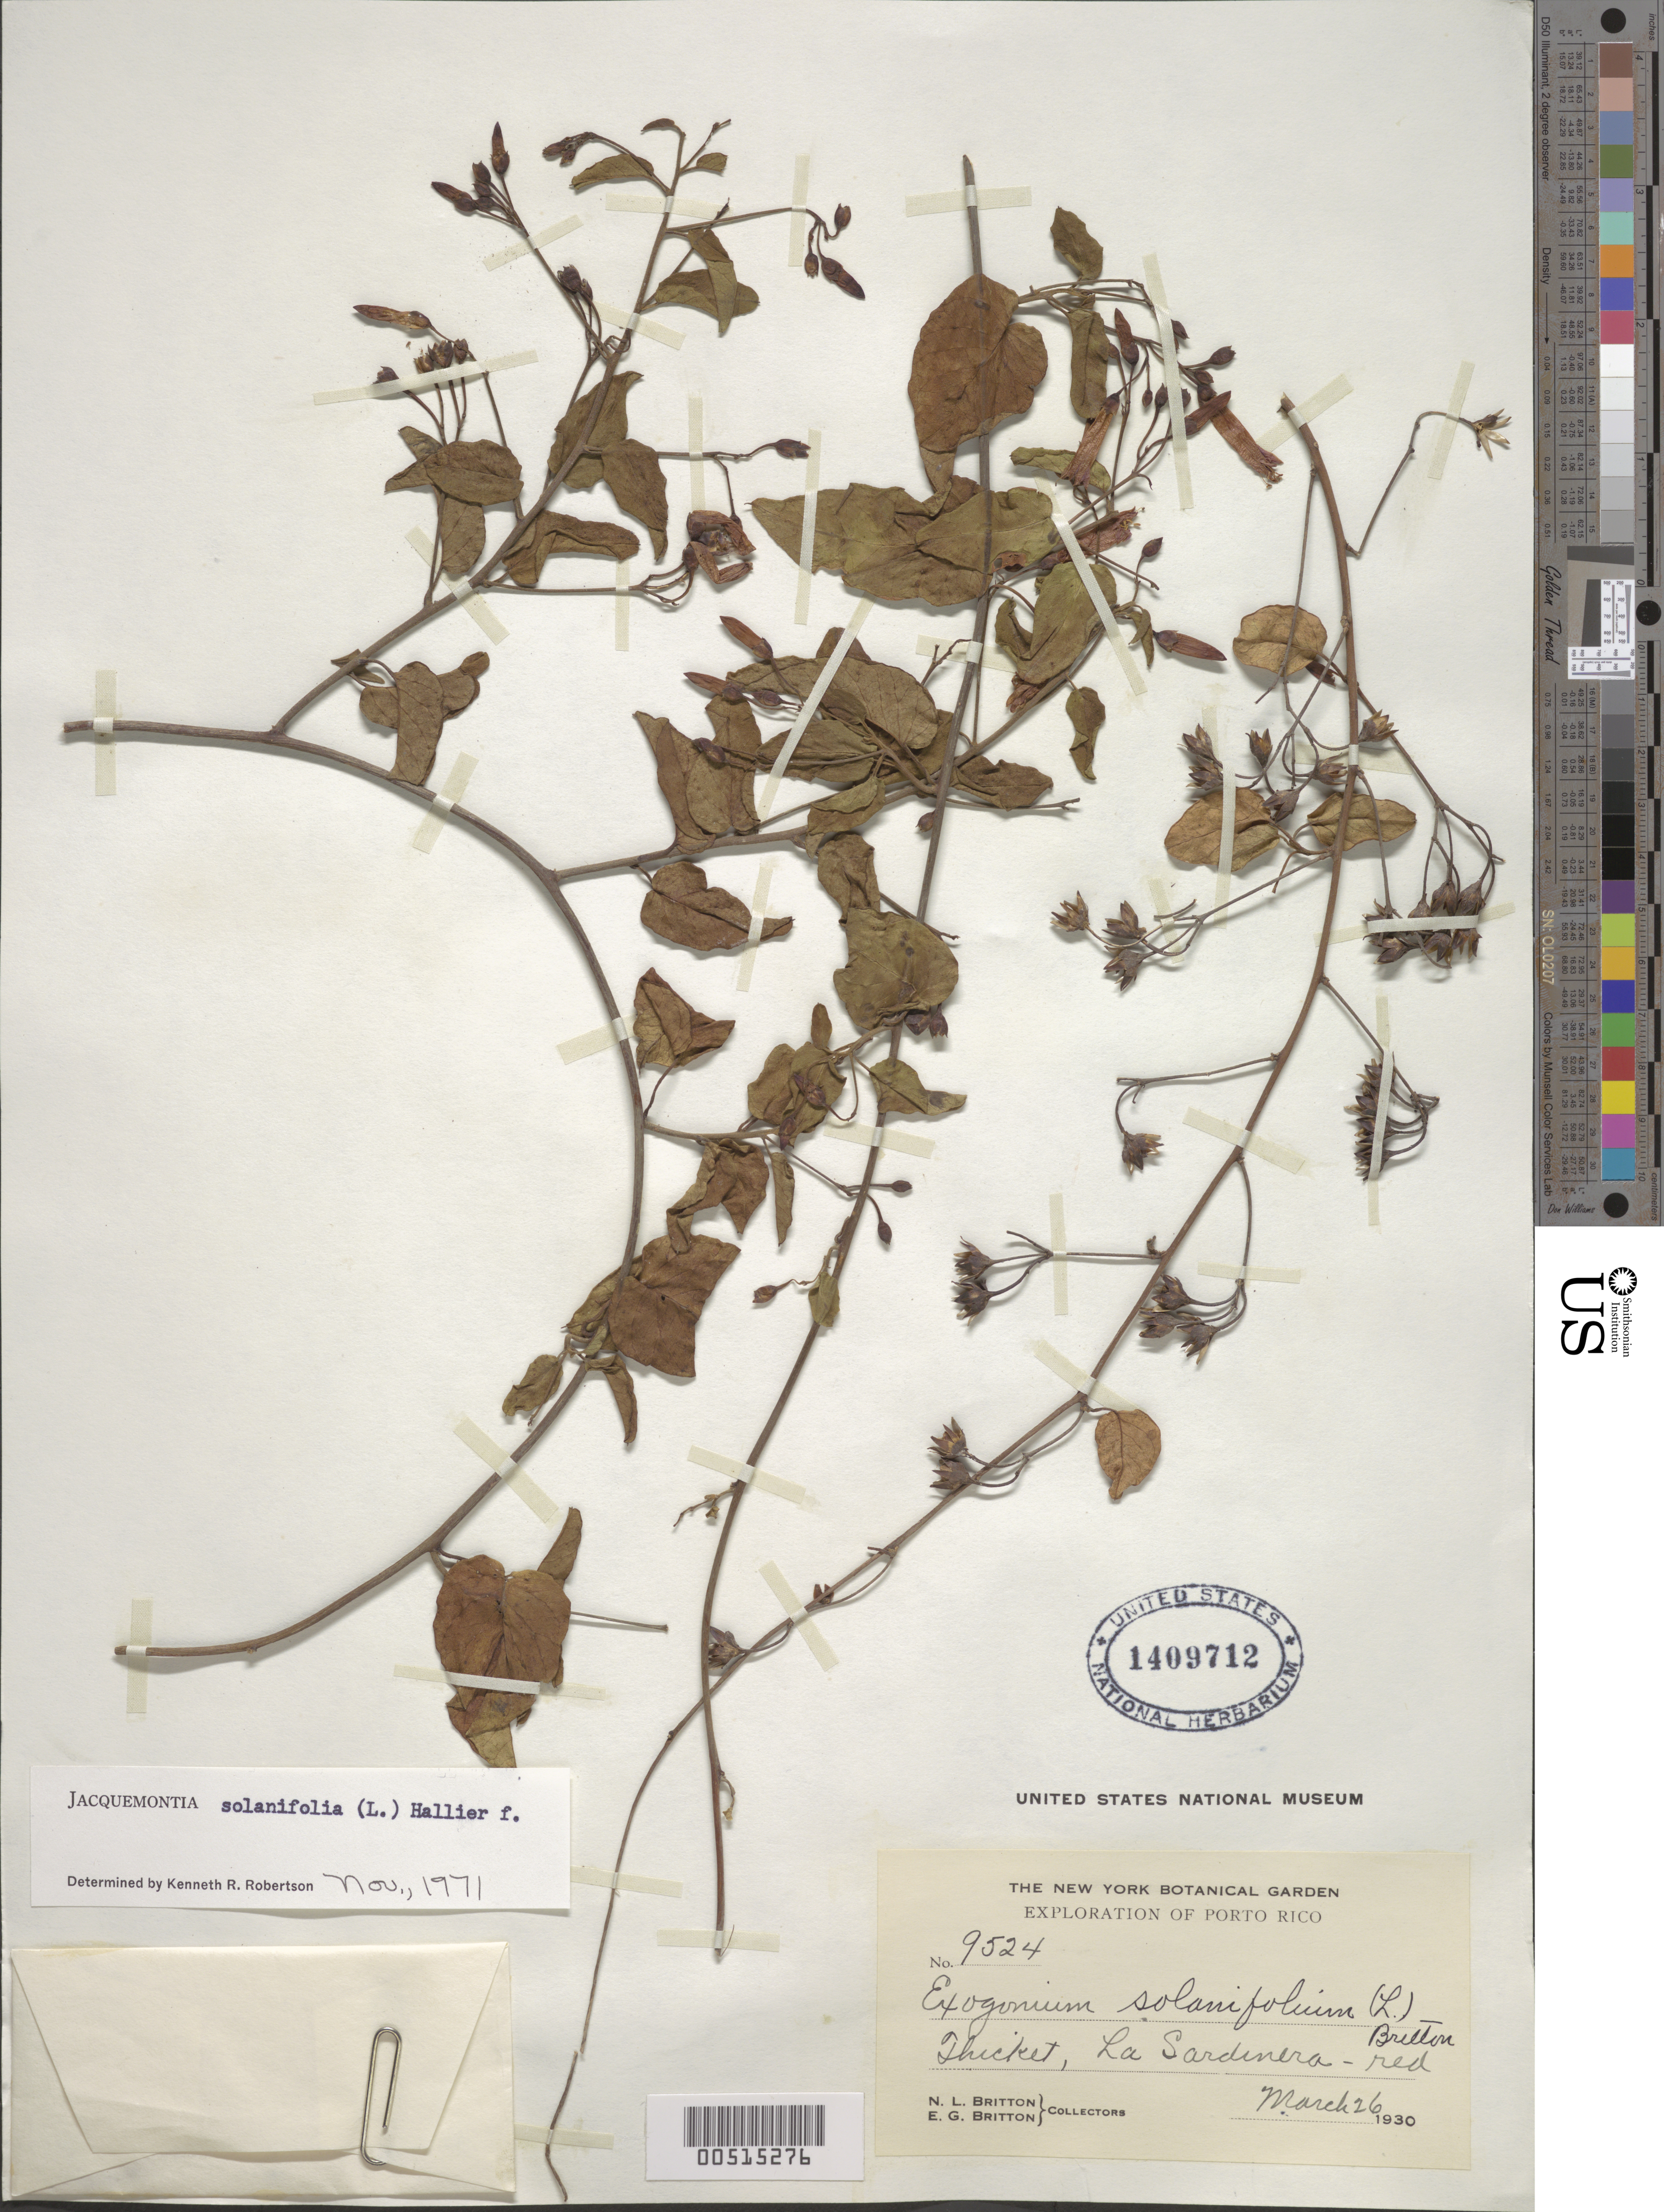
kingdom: Plantae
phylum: Tracheophyta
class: Magnoliopsida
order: Solanales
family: Convolvulaceae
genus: Jacquemontia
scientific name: Jacquemontia solanifolia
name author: (L.) Hallier f.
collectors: N. Britton & E. G. Britton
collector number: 9524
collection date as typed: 26 Mar 1930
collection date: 1930-03-26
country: Puerto Rico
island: Greater Antilles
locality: La Sardinera. Thicket.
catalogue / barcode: US 1409712